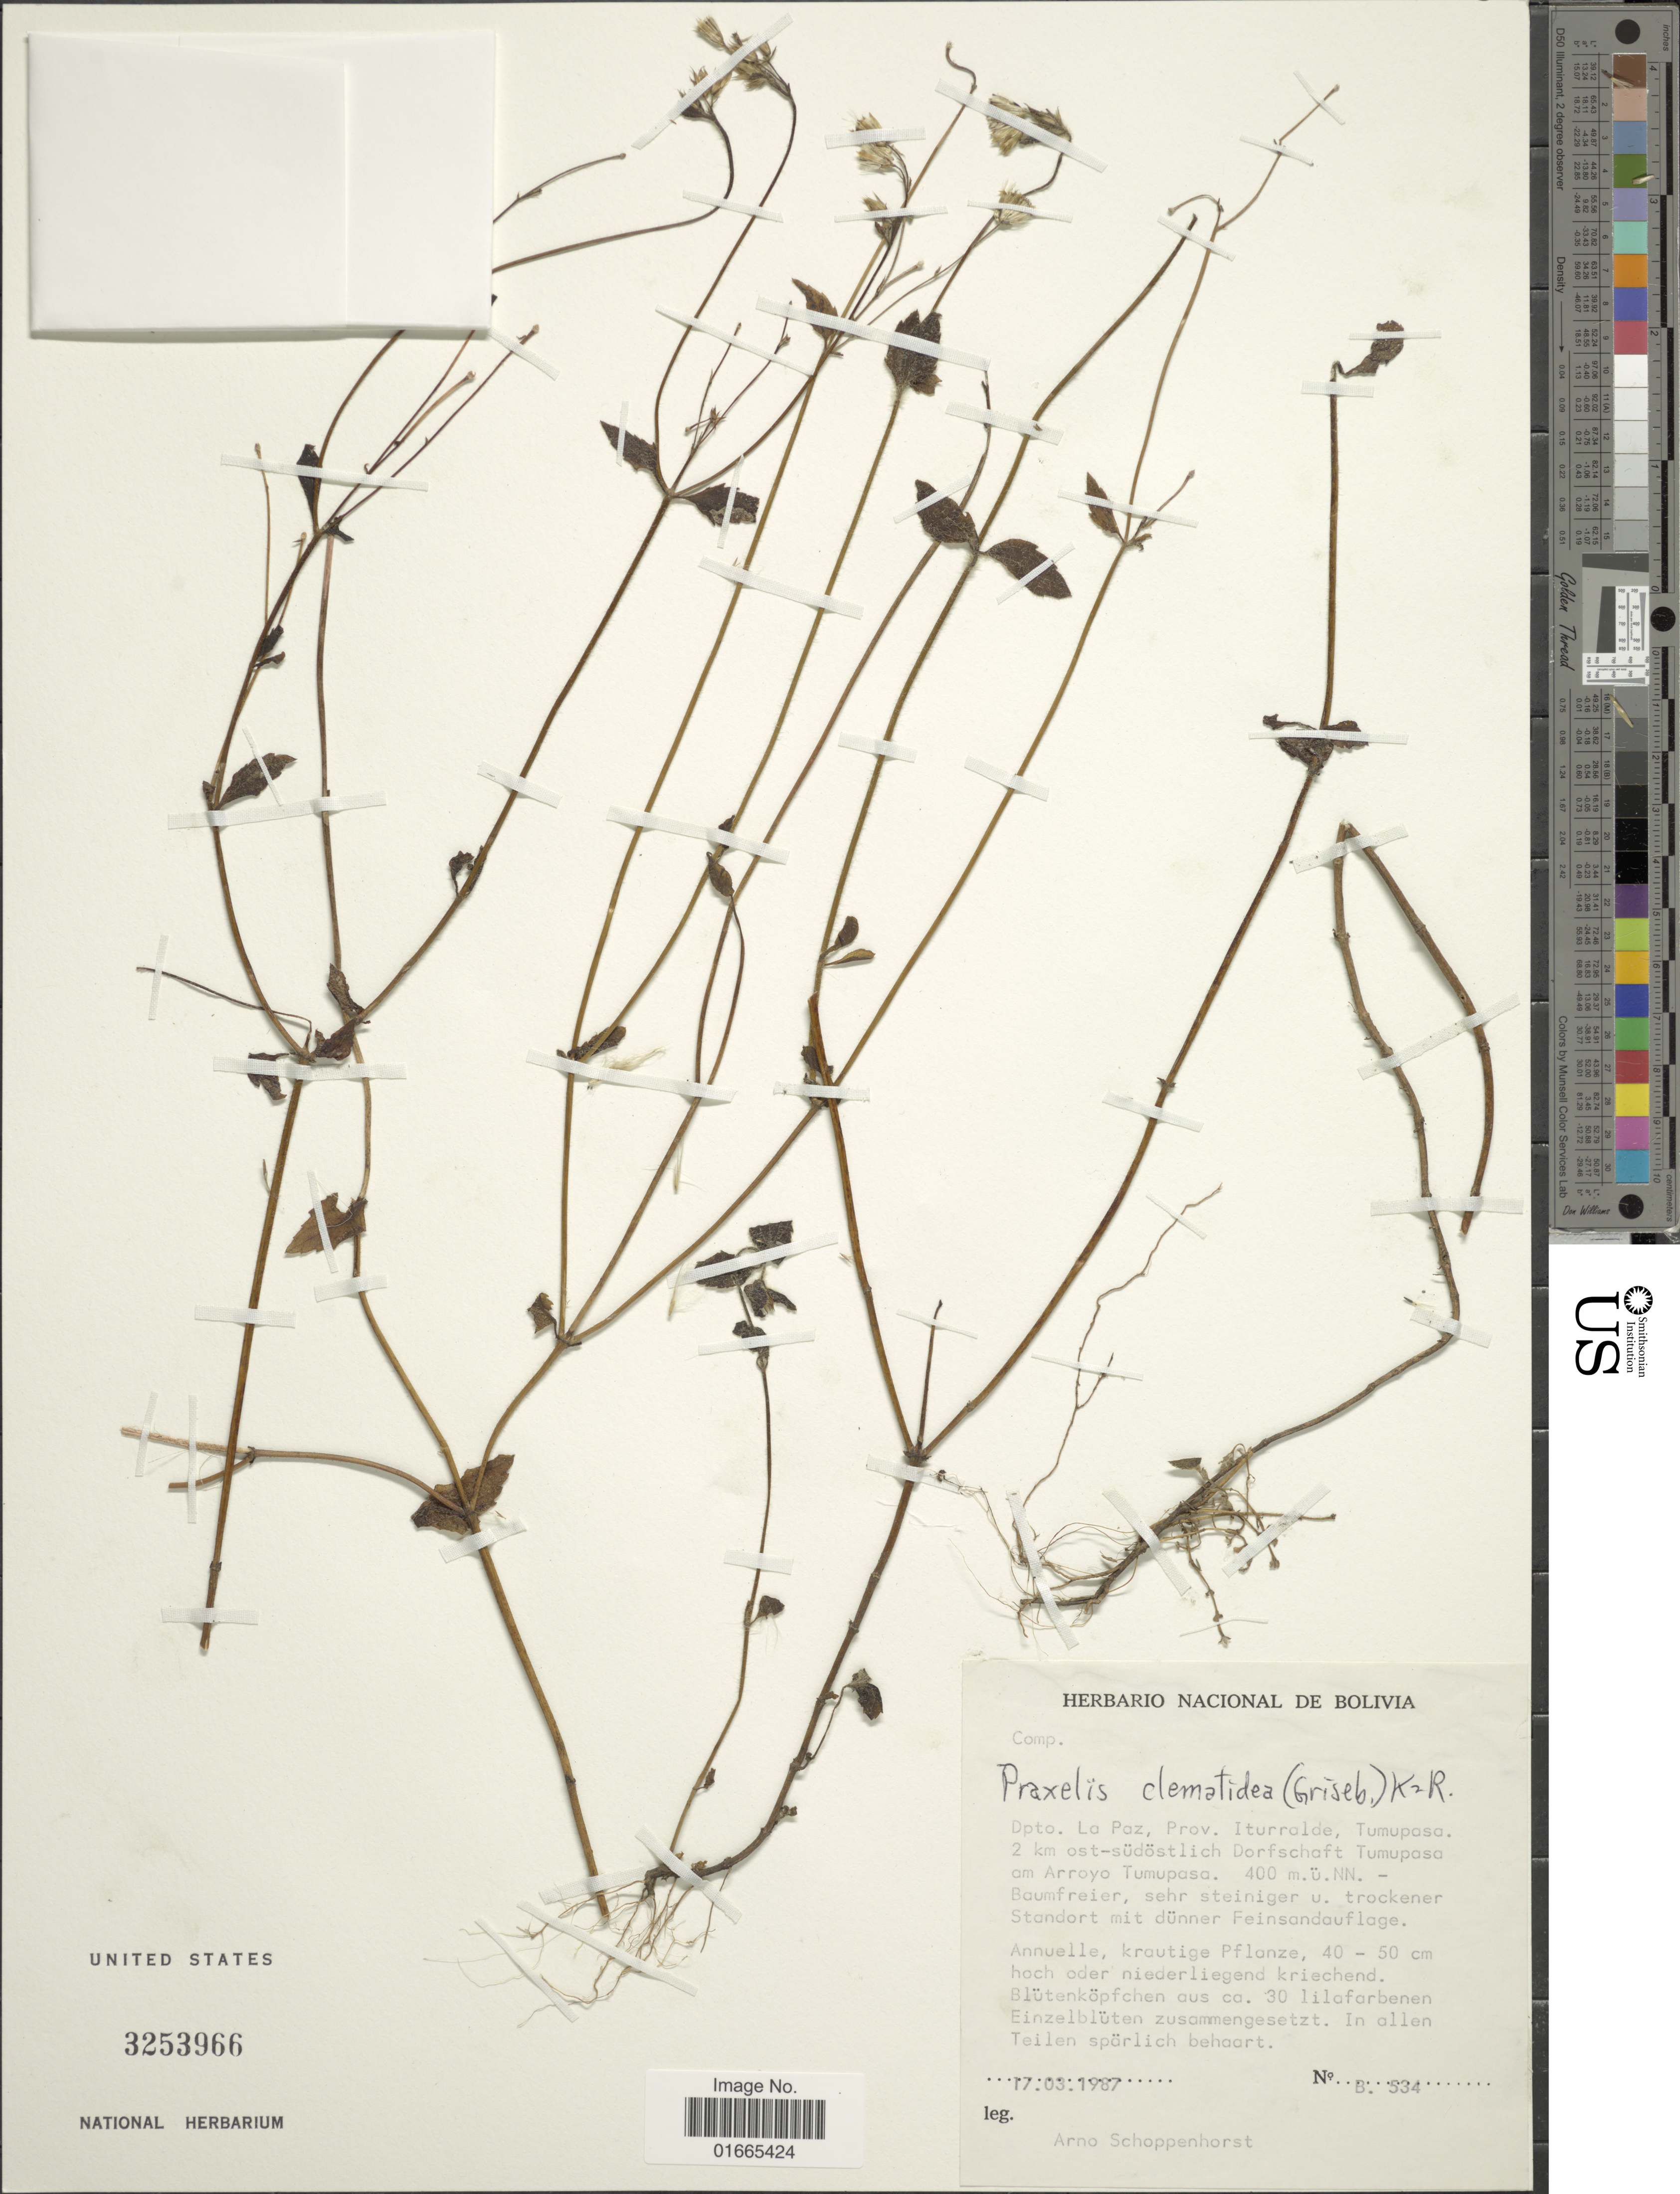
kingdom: Plantae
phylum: Tracheophyta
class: Magnoliopsida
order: Asterales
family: Asteraceae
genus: Praxelis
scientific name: Praxelis clematidea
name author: (Griseb.) R.M. King & H. Rob.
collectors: A. Schoppenhorst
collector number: B534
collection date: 1987-03-17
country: Bolivia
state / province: La Paz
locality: Dpt. La Paz, Prov. Iturralde, Tumupasa. 2 km ost-südöstlich Dorfschaft Tumupasa am Arroyo Tumupasa.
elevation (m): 400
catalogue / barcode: US 3253966